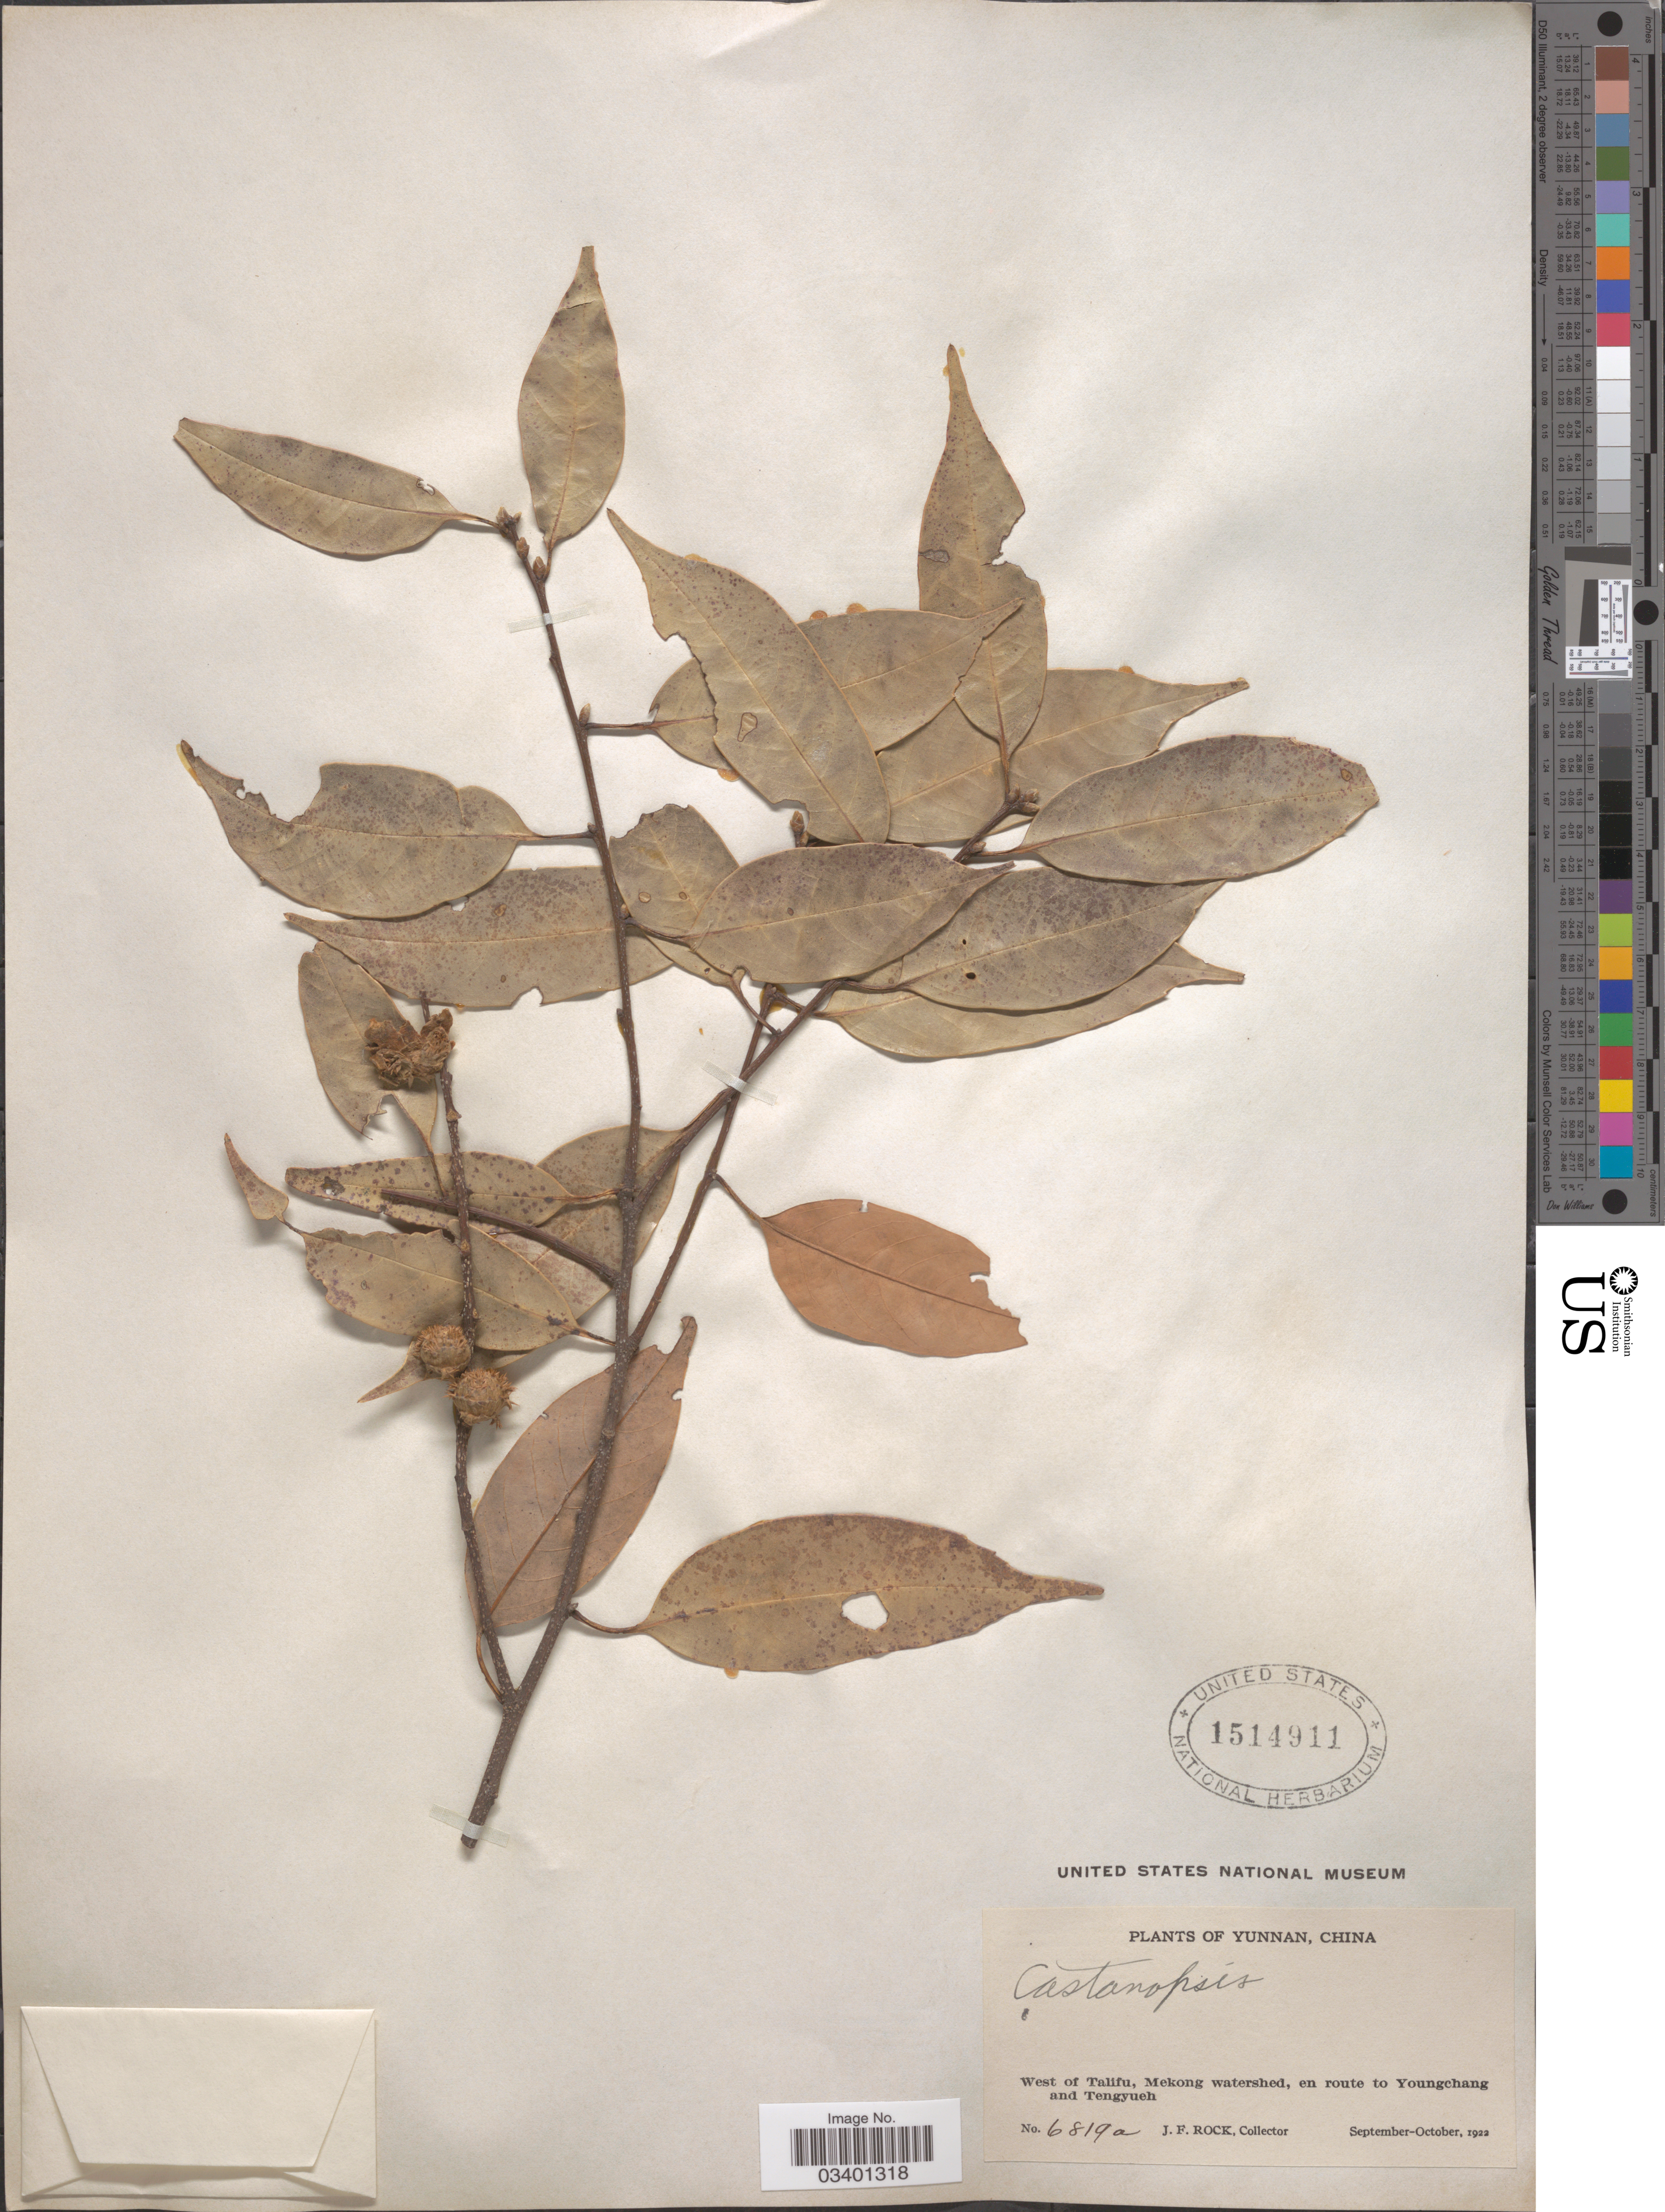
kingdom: Plantae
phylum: Tracheophyta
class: Magnoliopsida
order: Fagales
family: Fagaceae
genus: Castanopsis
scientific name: Castanopsis sp.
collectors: J. Rock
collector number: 6819a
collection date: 1922-09/1922-10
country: China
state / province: Yunnan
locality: West of Talifu, Mekong watershed, en route to Youngchang and Tengyueh.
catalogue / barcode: US 1514911